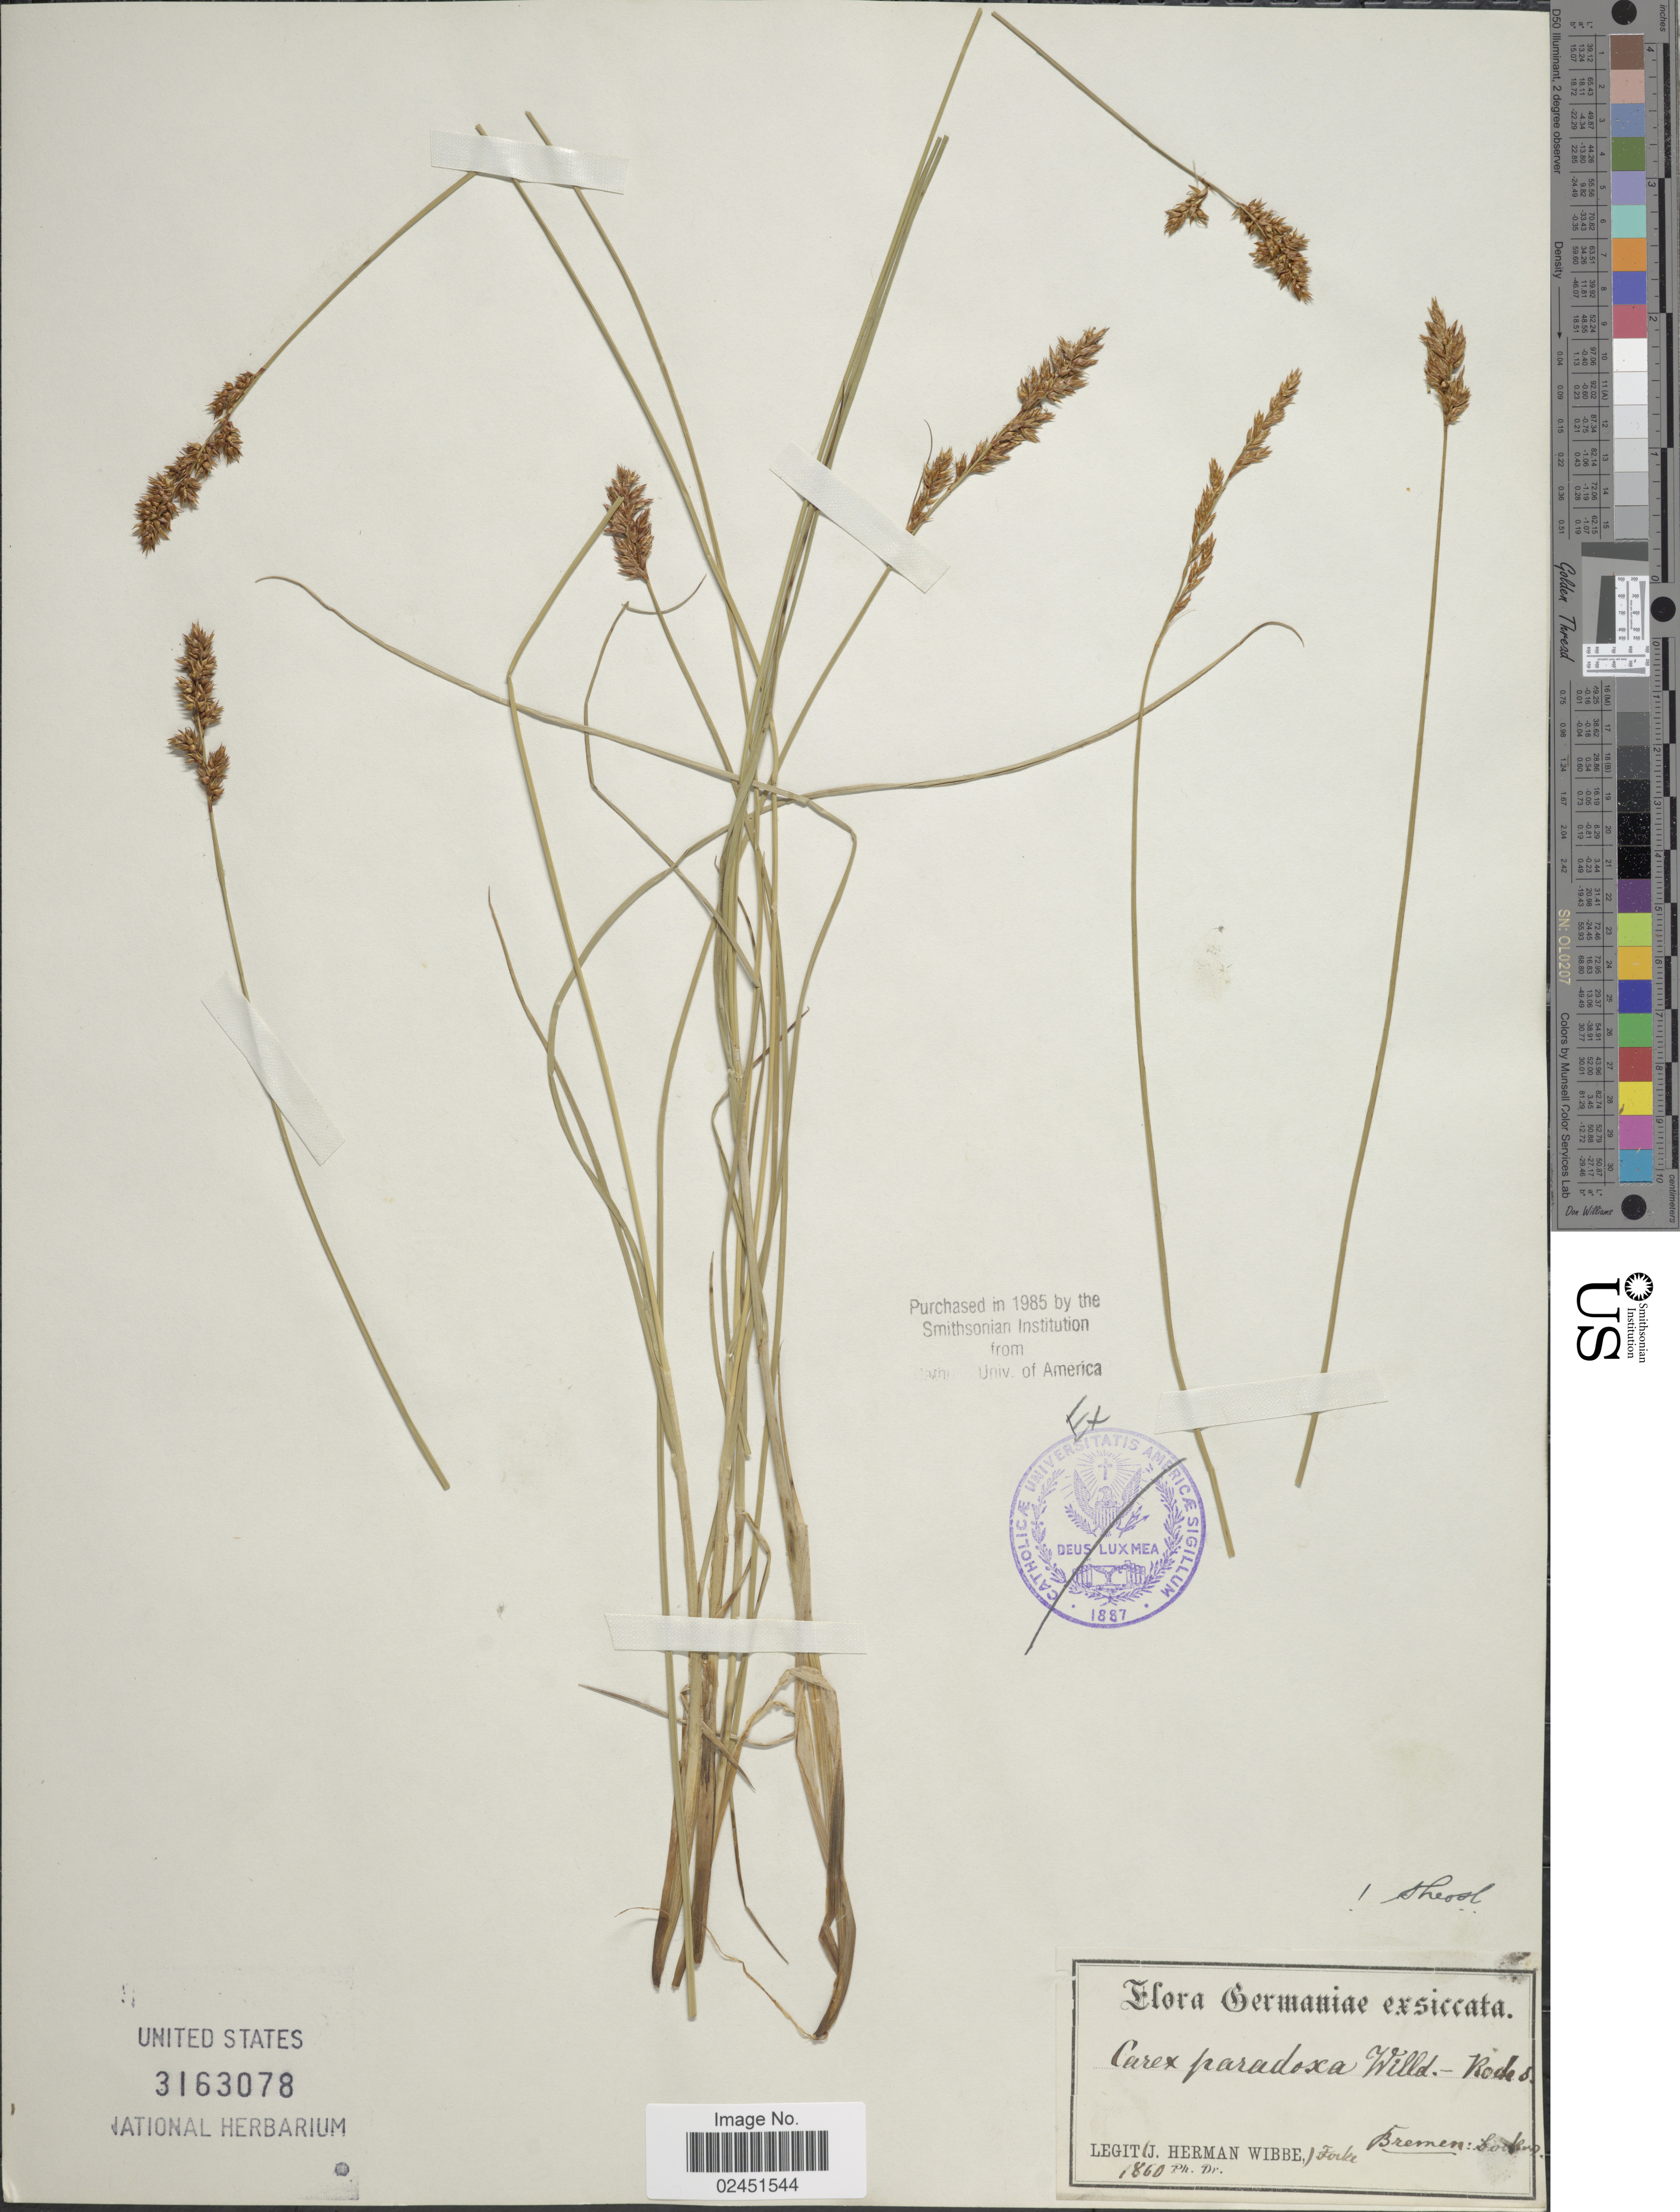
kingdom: Plantae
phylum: Tracheophyta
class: Liliopsida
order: Poales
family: Cyperaceae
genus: Carex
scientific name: Carex appropinquata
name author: Schumach.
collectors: J. Wibbe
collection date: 1860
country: Germany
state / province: Bremen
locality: Germaniae. Bremen: Sockors [interpreted]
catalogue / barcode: US 3163078